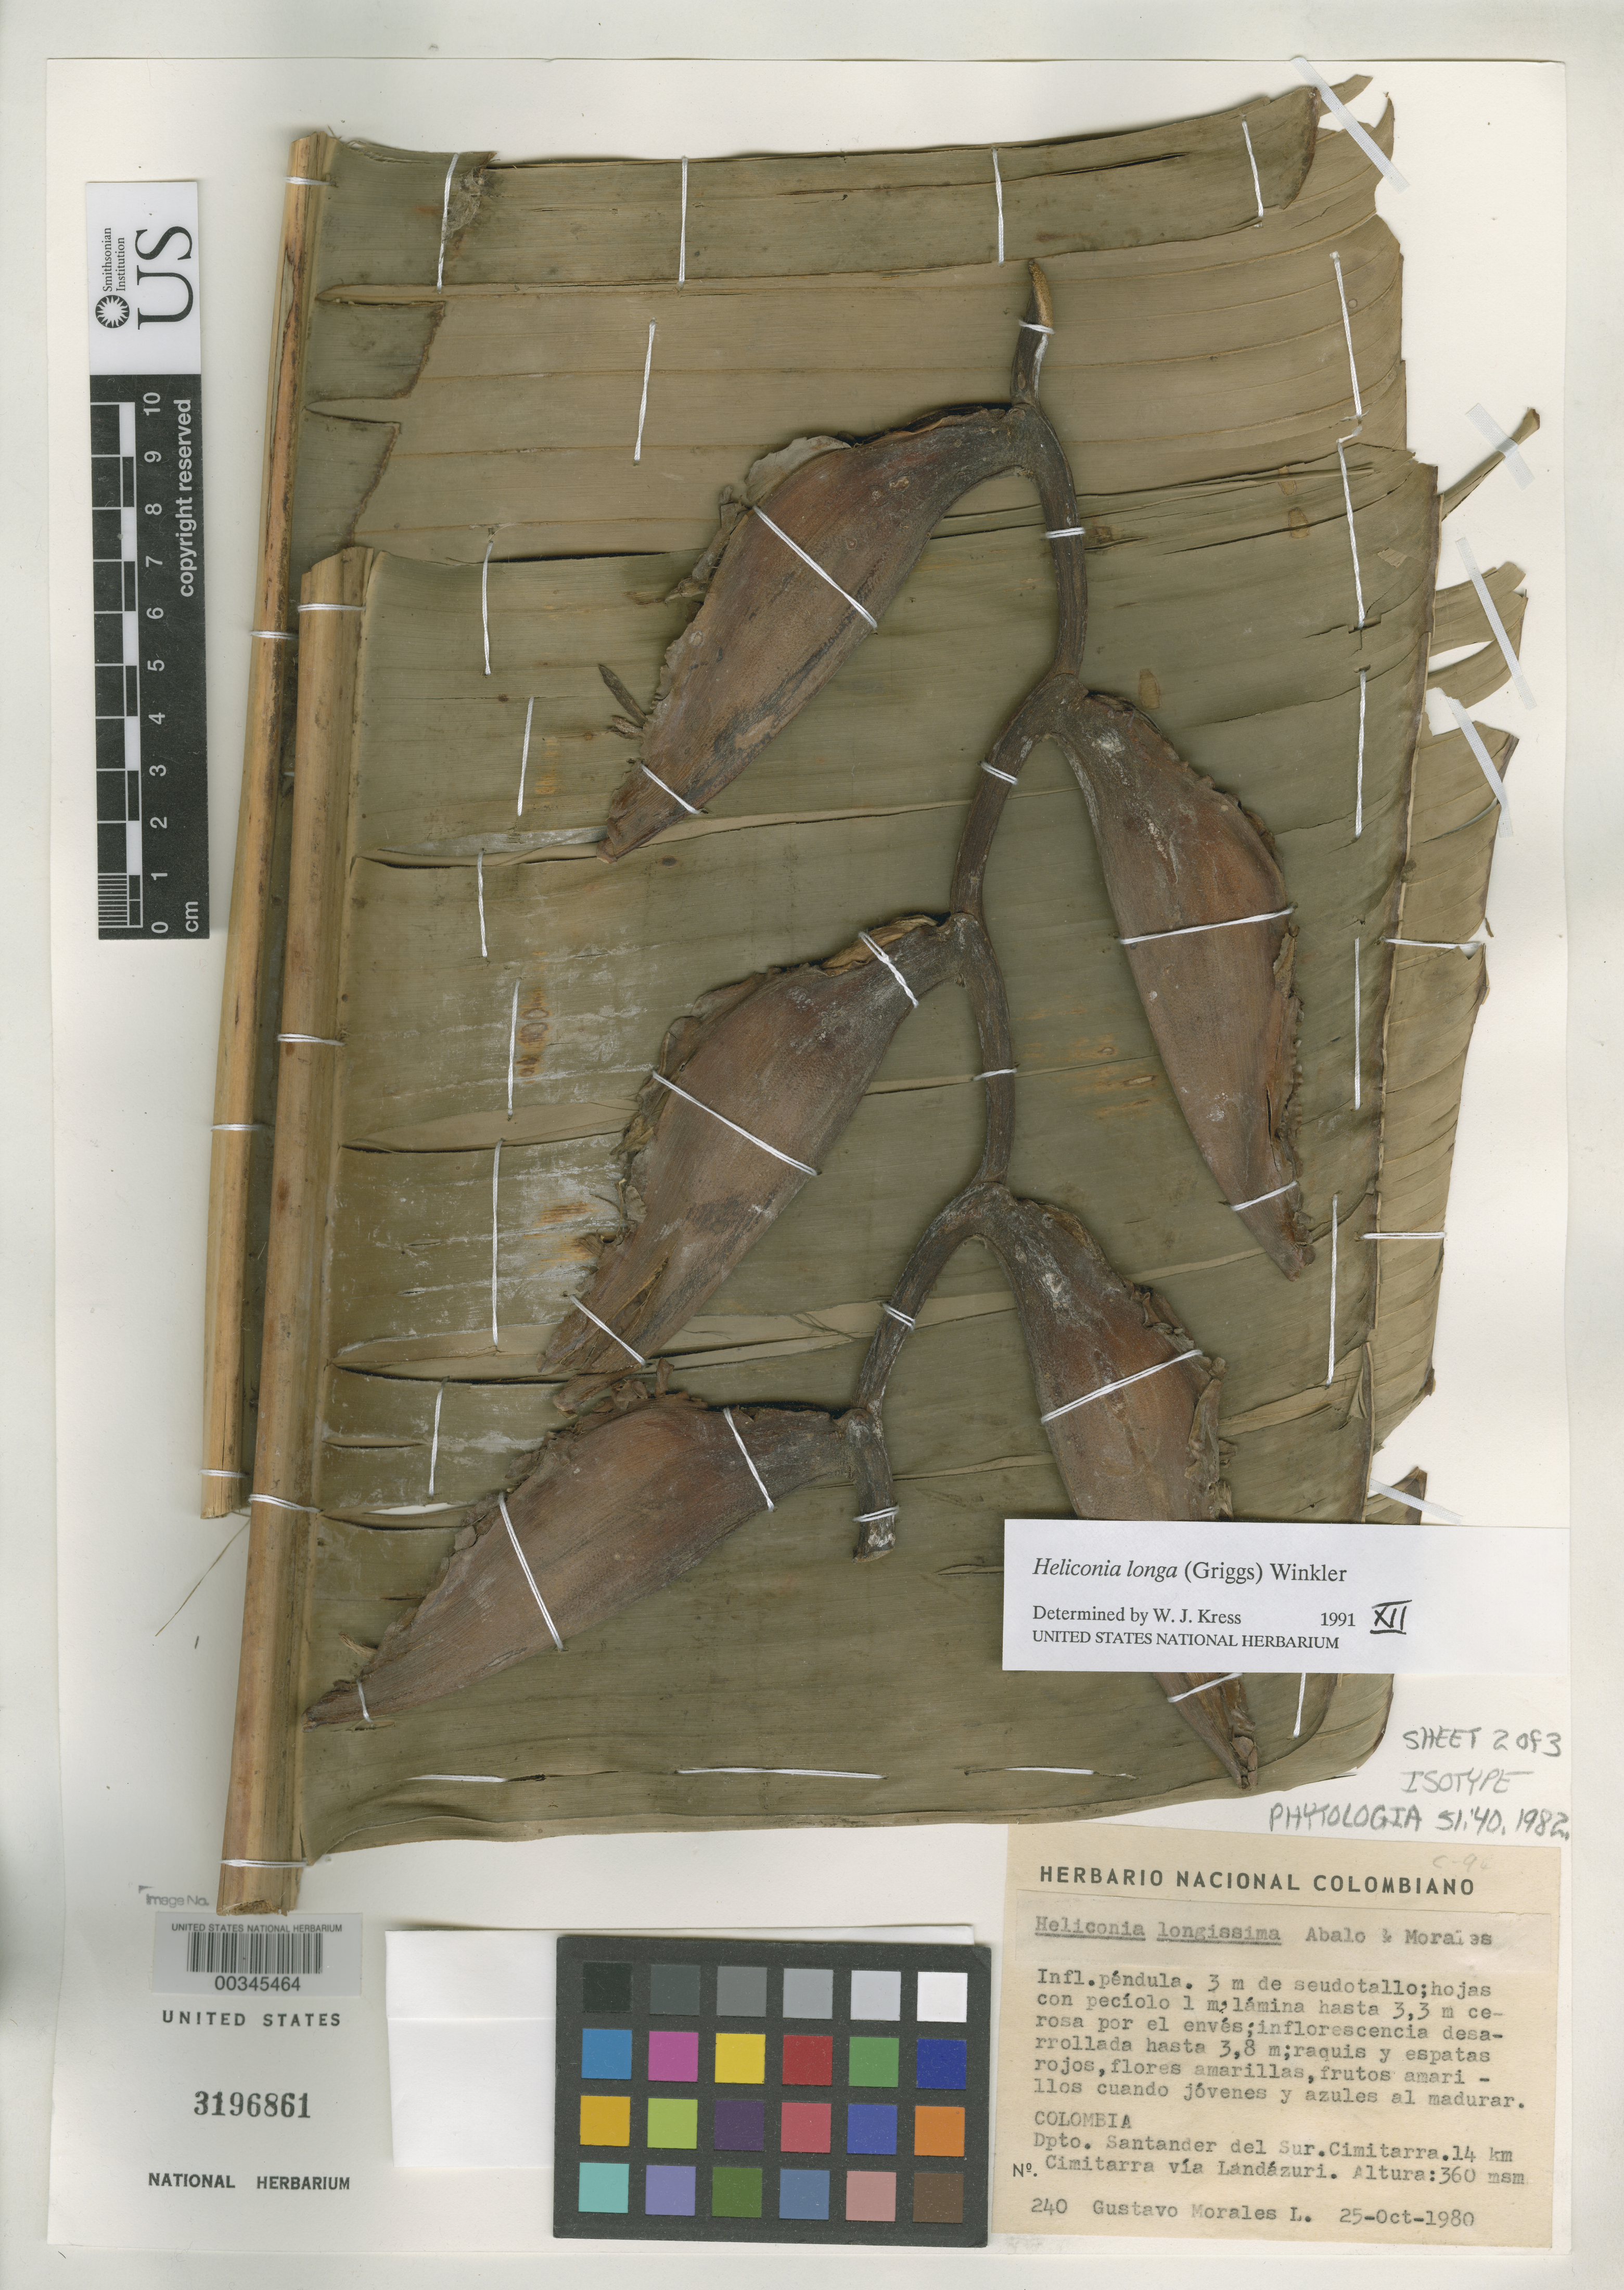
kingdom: Plantae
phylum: Tracheophyta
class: Liliopsida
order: Zingiberales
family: Heliconiaceae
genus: Heliconia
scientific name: Heliconia longissima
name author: Abalo & G. Morales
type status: Isotype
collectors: G. Morales L. & J. E. Abalo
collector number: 240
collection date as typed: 25 Oct 1980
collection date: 1980-10-25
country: Colombia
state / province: Santander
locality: Cimitarra, 14 km Cimitarra via Landazuri.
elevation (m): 360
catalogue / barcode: US 3196861